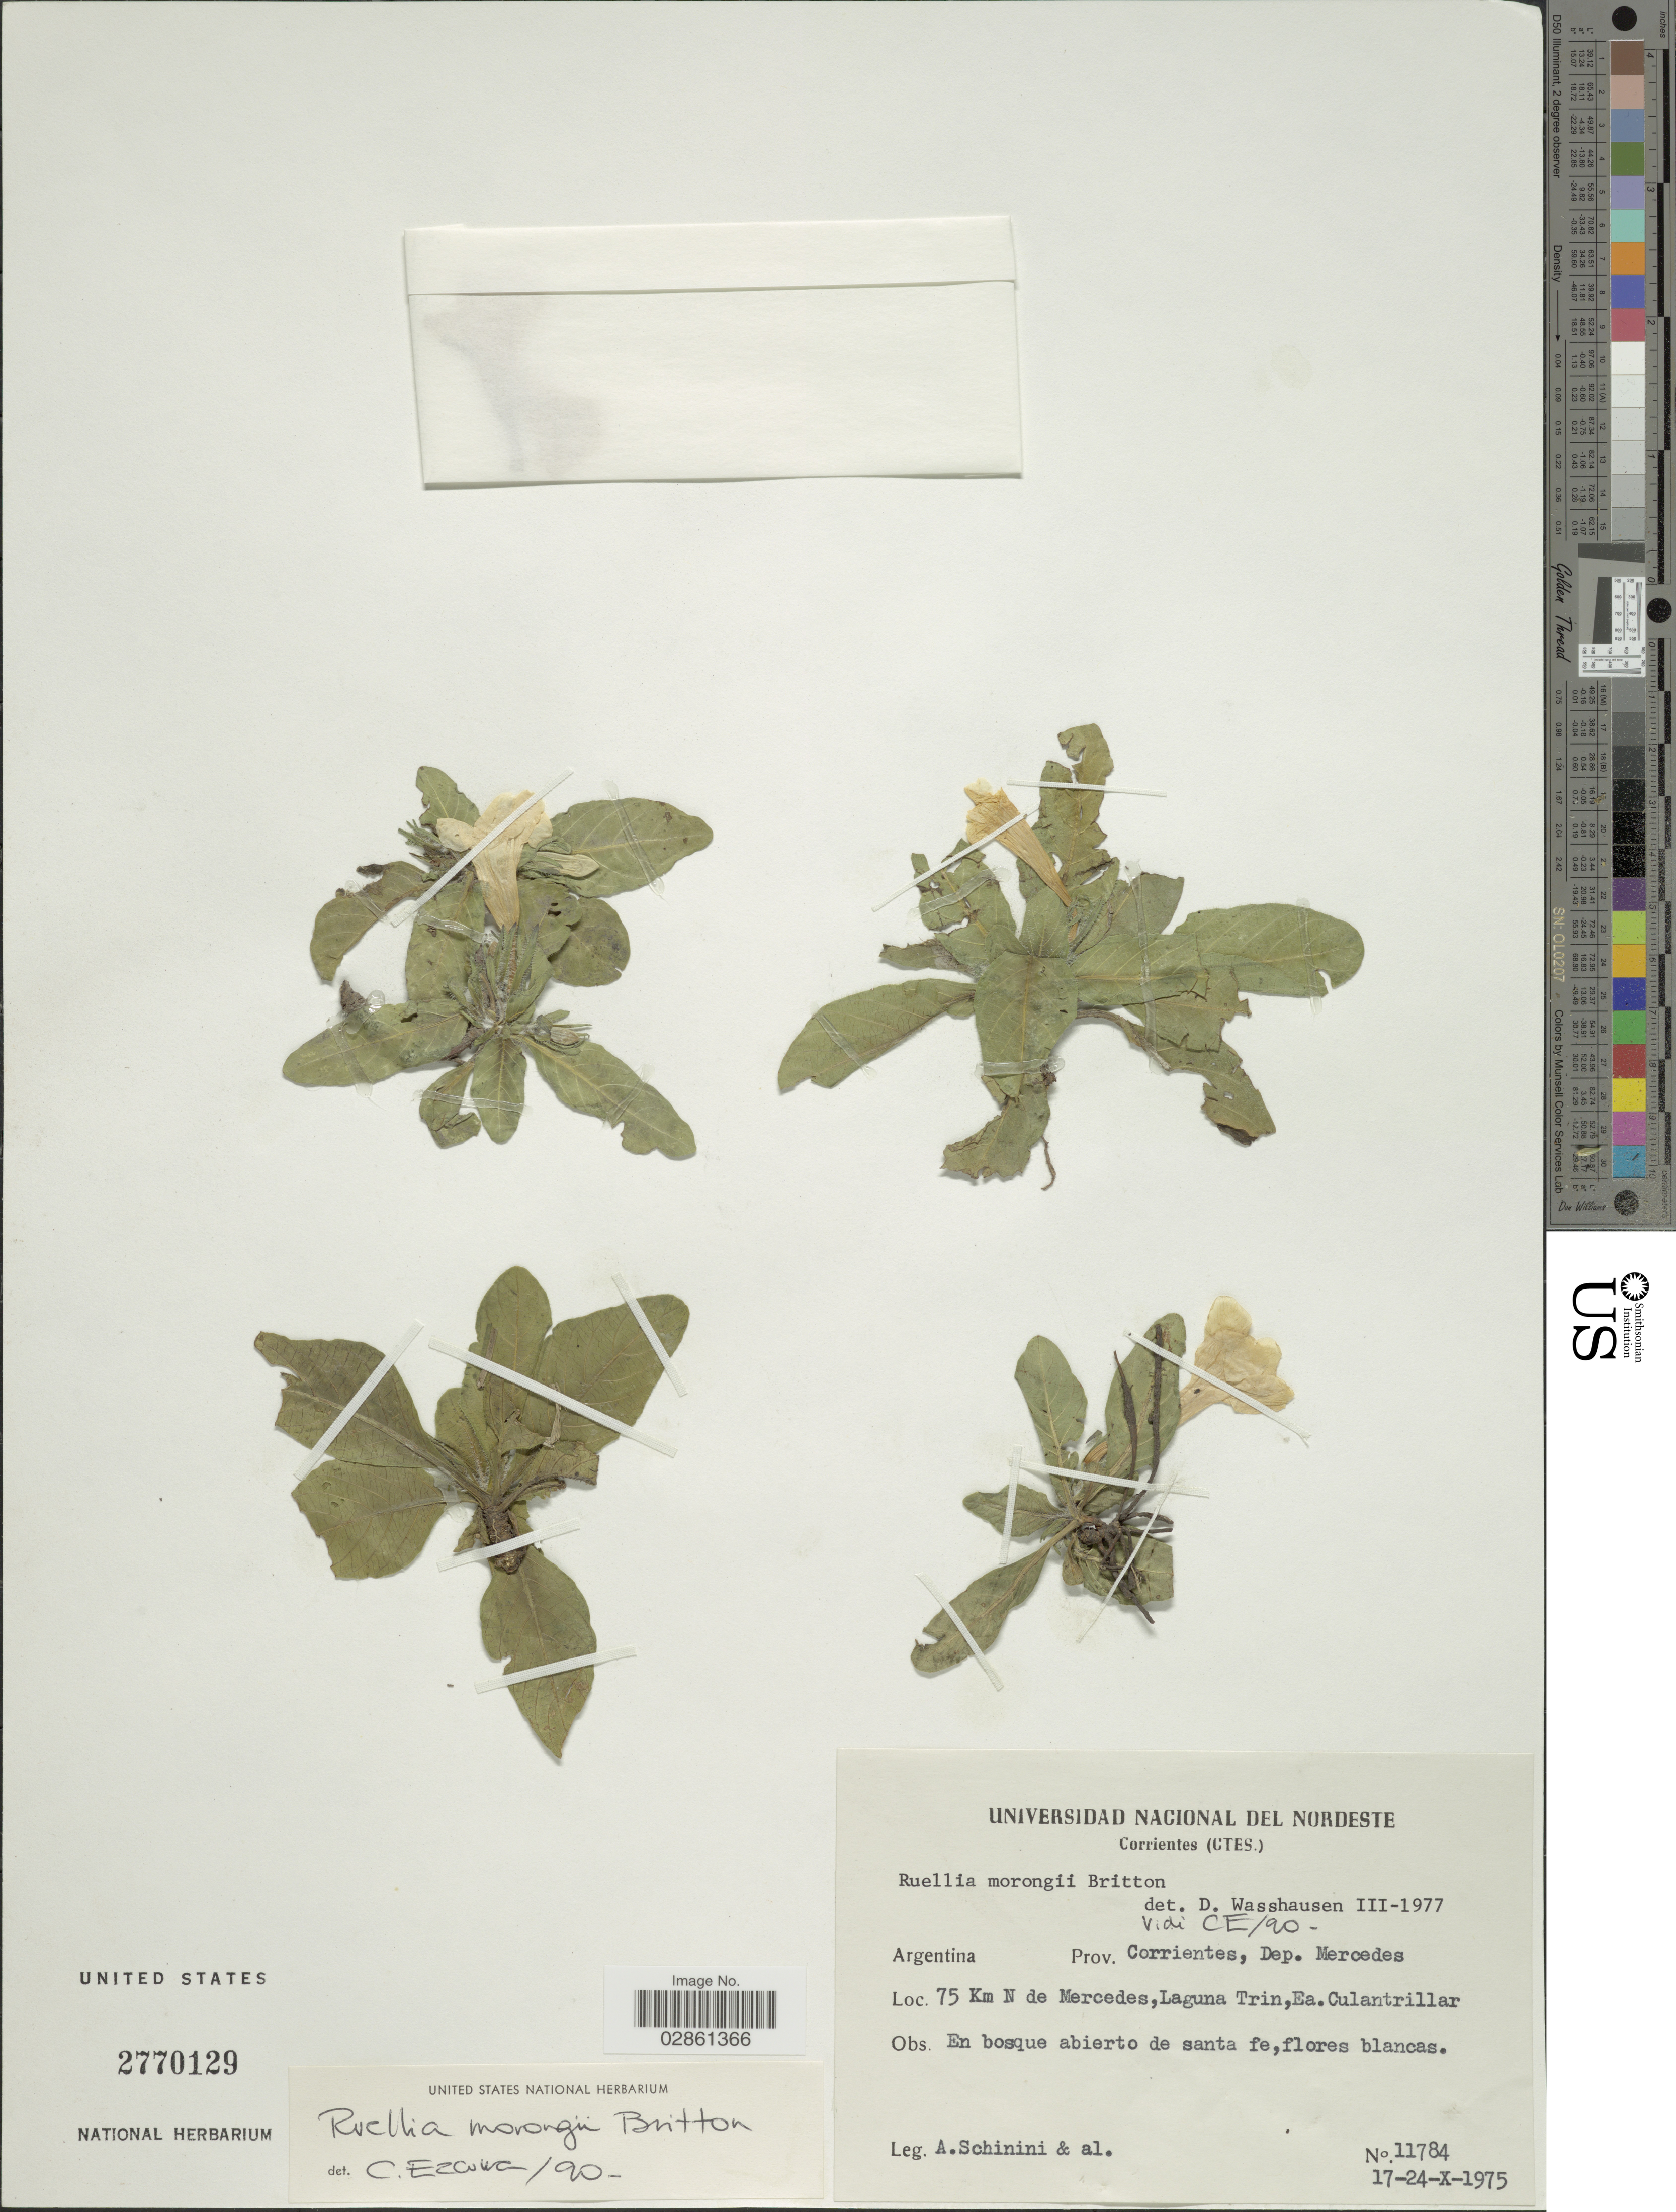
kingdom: Plantae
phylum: Tracheophyta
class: Magnoliopsida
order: Lamiales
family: Acanthaceae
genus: Ruellia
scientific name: Ruellia morongii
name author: Britton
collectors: A. Schinini & et al.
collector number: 11784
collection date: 1975-10-17/1975-10-24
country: Argentina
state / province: Corrientes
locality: Dep. Mercedes. 75 Km N de Mercedes, Laguna Trin, Ea. Culantrillar.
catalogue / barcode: US 2770129